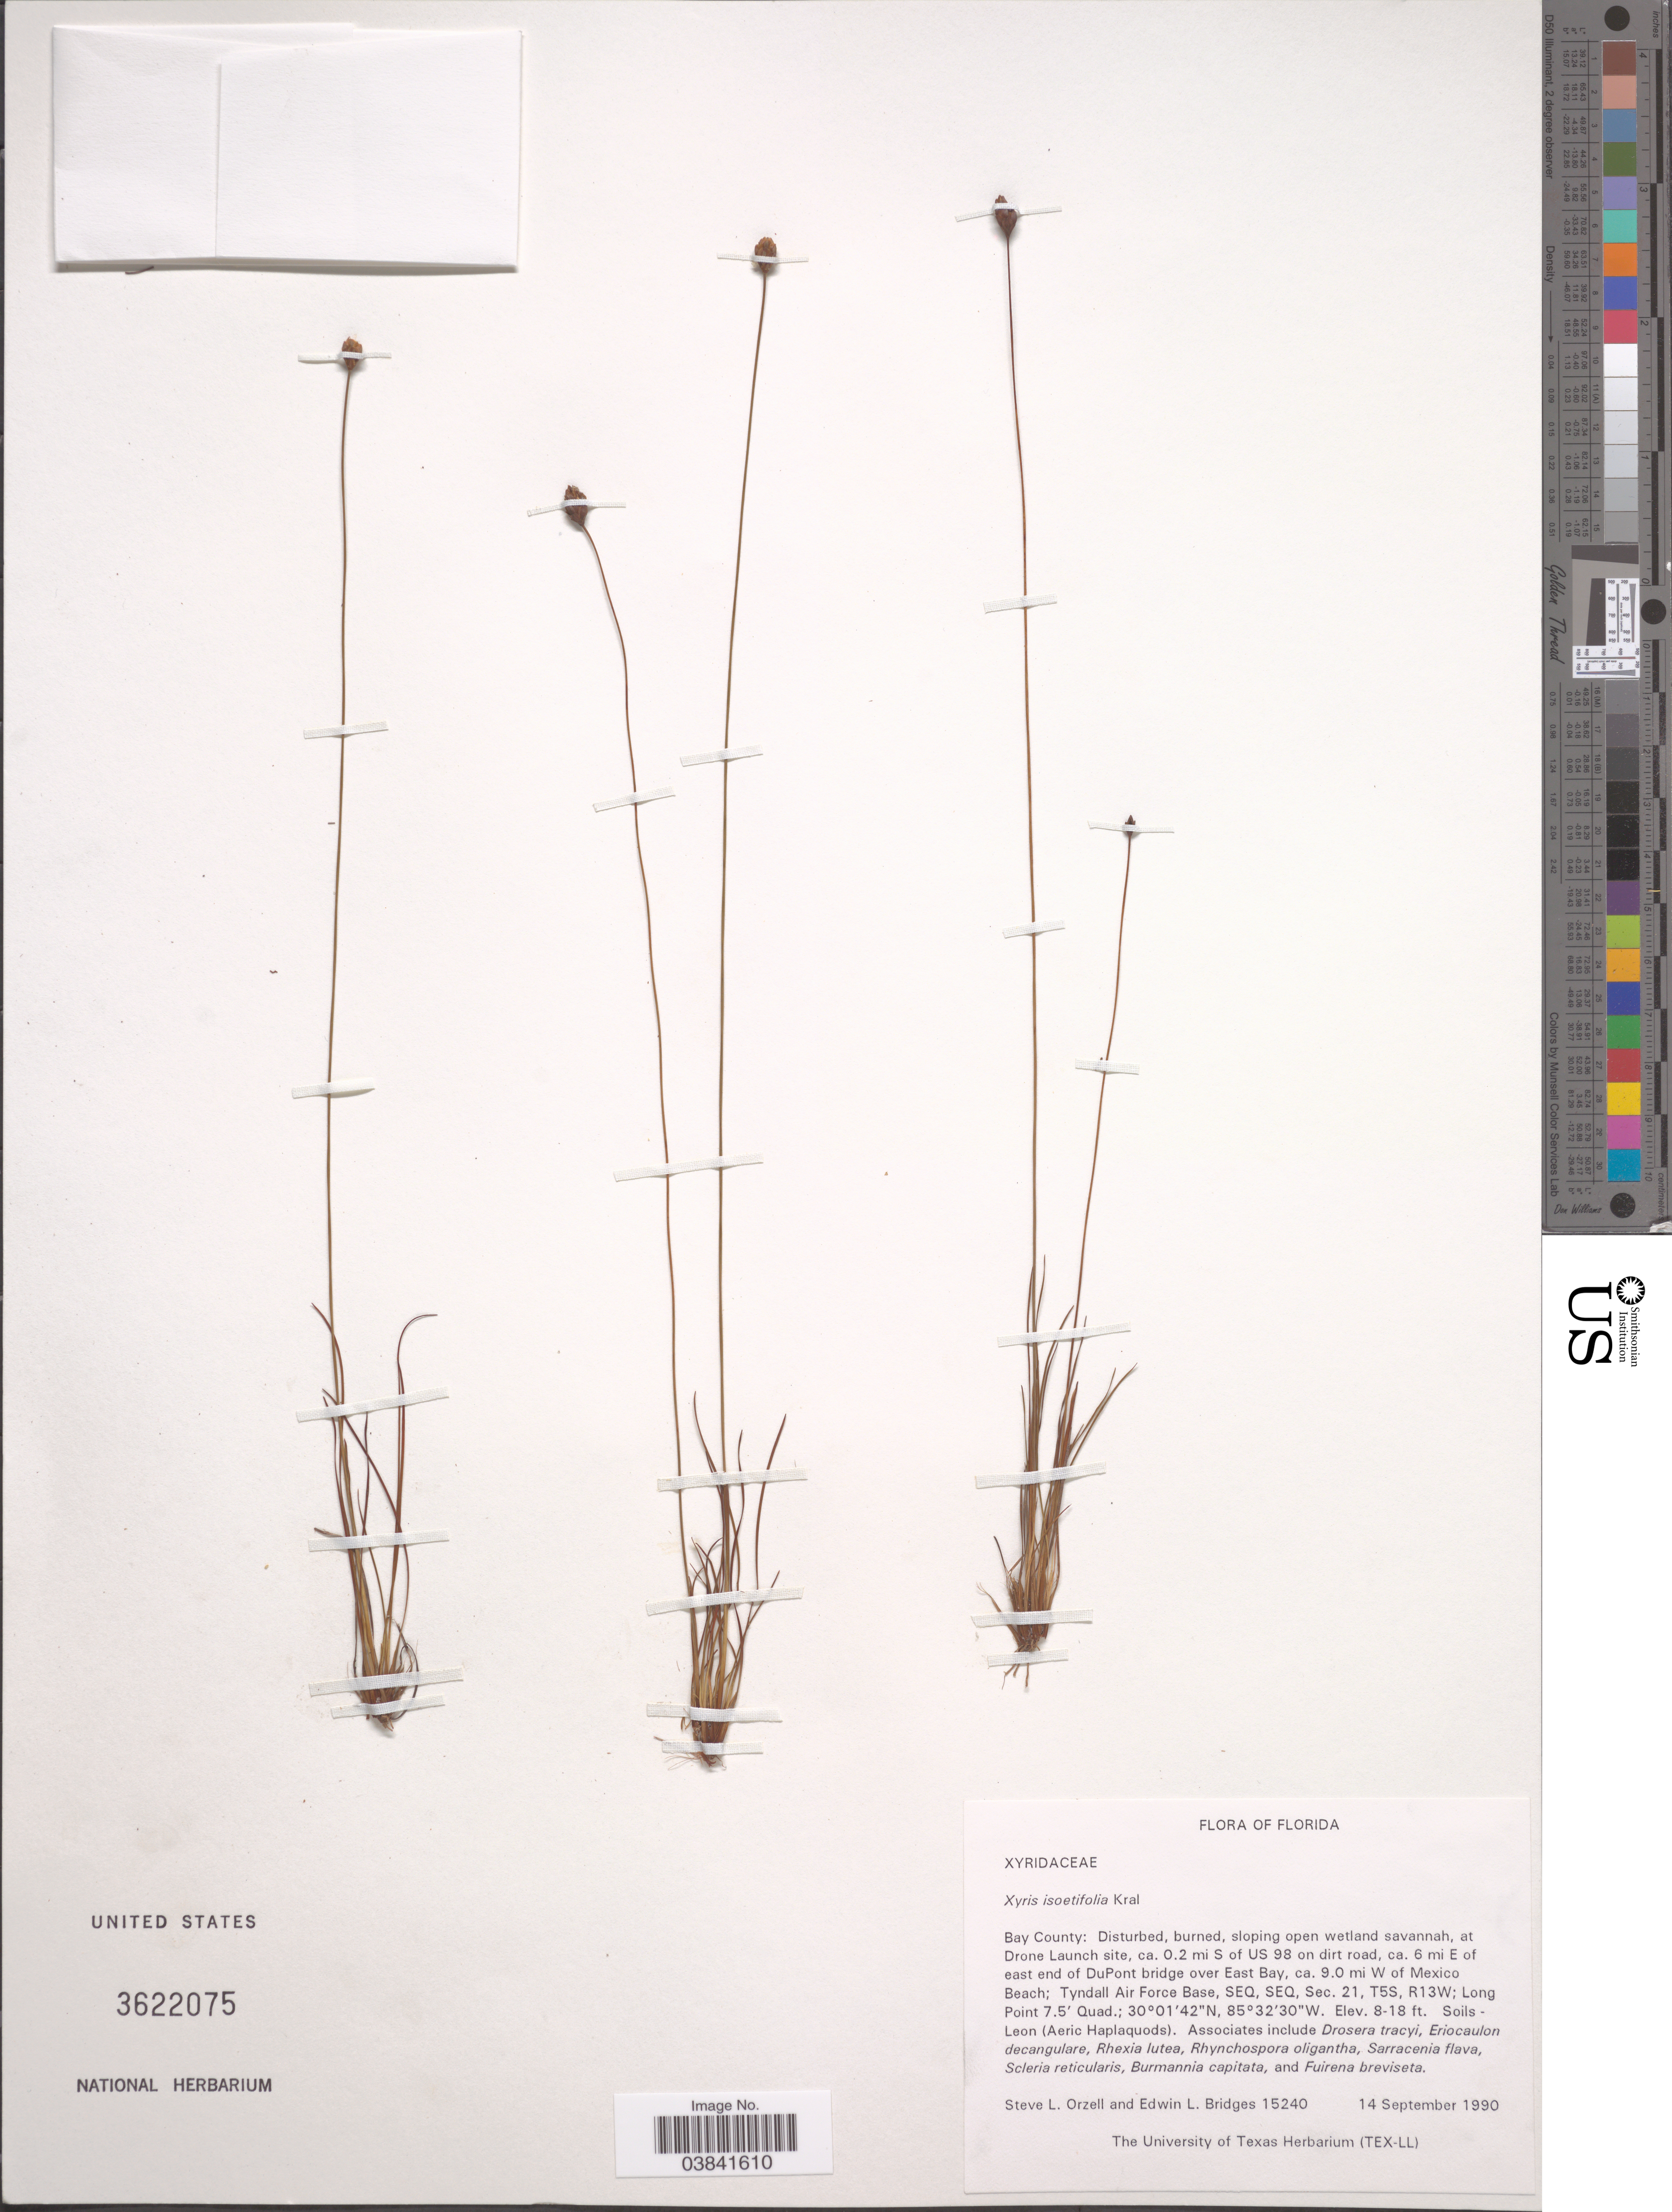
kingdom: Plantae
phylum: Tracheophyta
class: Liliopsida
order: Poales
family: Xyridaceae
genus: Xyris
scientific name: Xyris isoetifolia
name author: Kral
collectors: S. Orzell & E. Bridges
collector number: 15240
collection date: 1990-09-14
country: United States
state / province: Florida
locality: Bay County: at Drone Launch site, ca. 0.2 mi S of US 98 on dirt road, ca. 6 mi E of east end of DuPont bridge over East Bay, ca. 9.0 mi W of Mexico Beach; Tyndall Air Force Base, SEQ, SEQ, Sec. 21. T5S, R13W; Point 7.5' Quad.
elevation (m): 2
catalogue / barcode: US 3622075